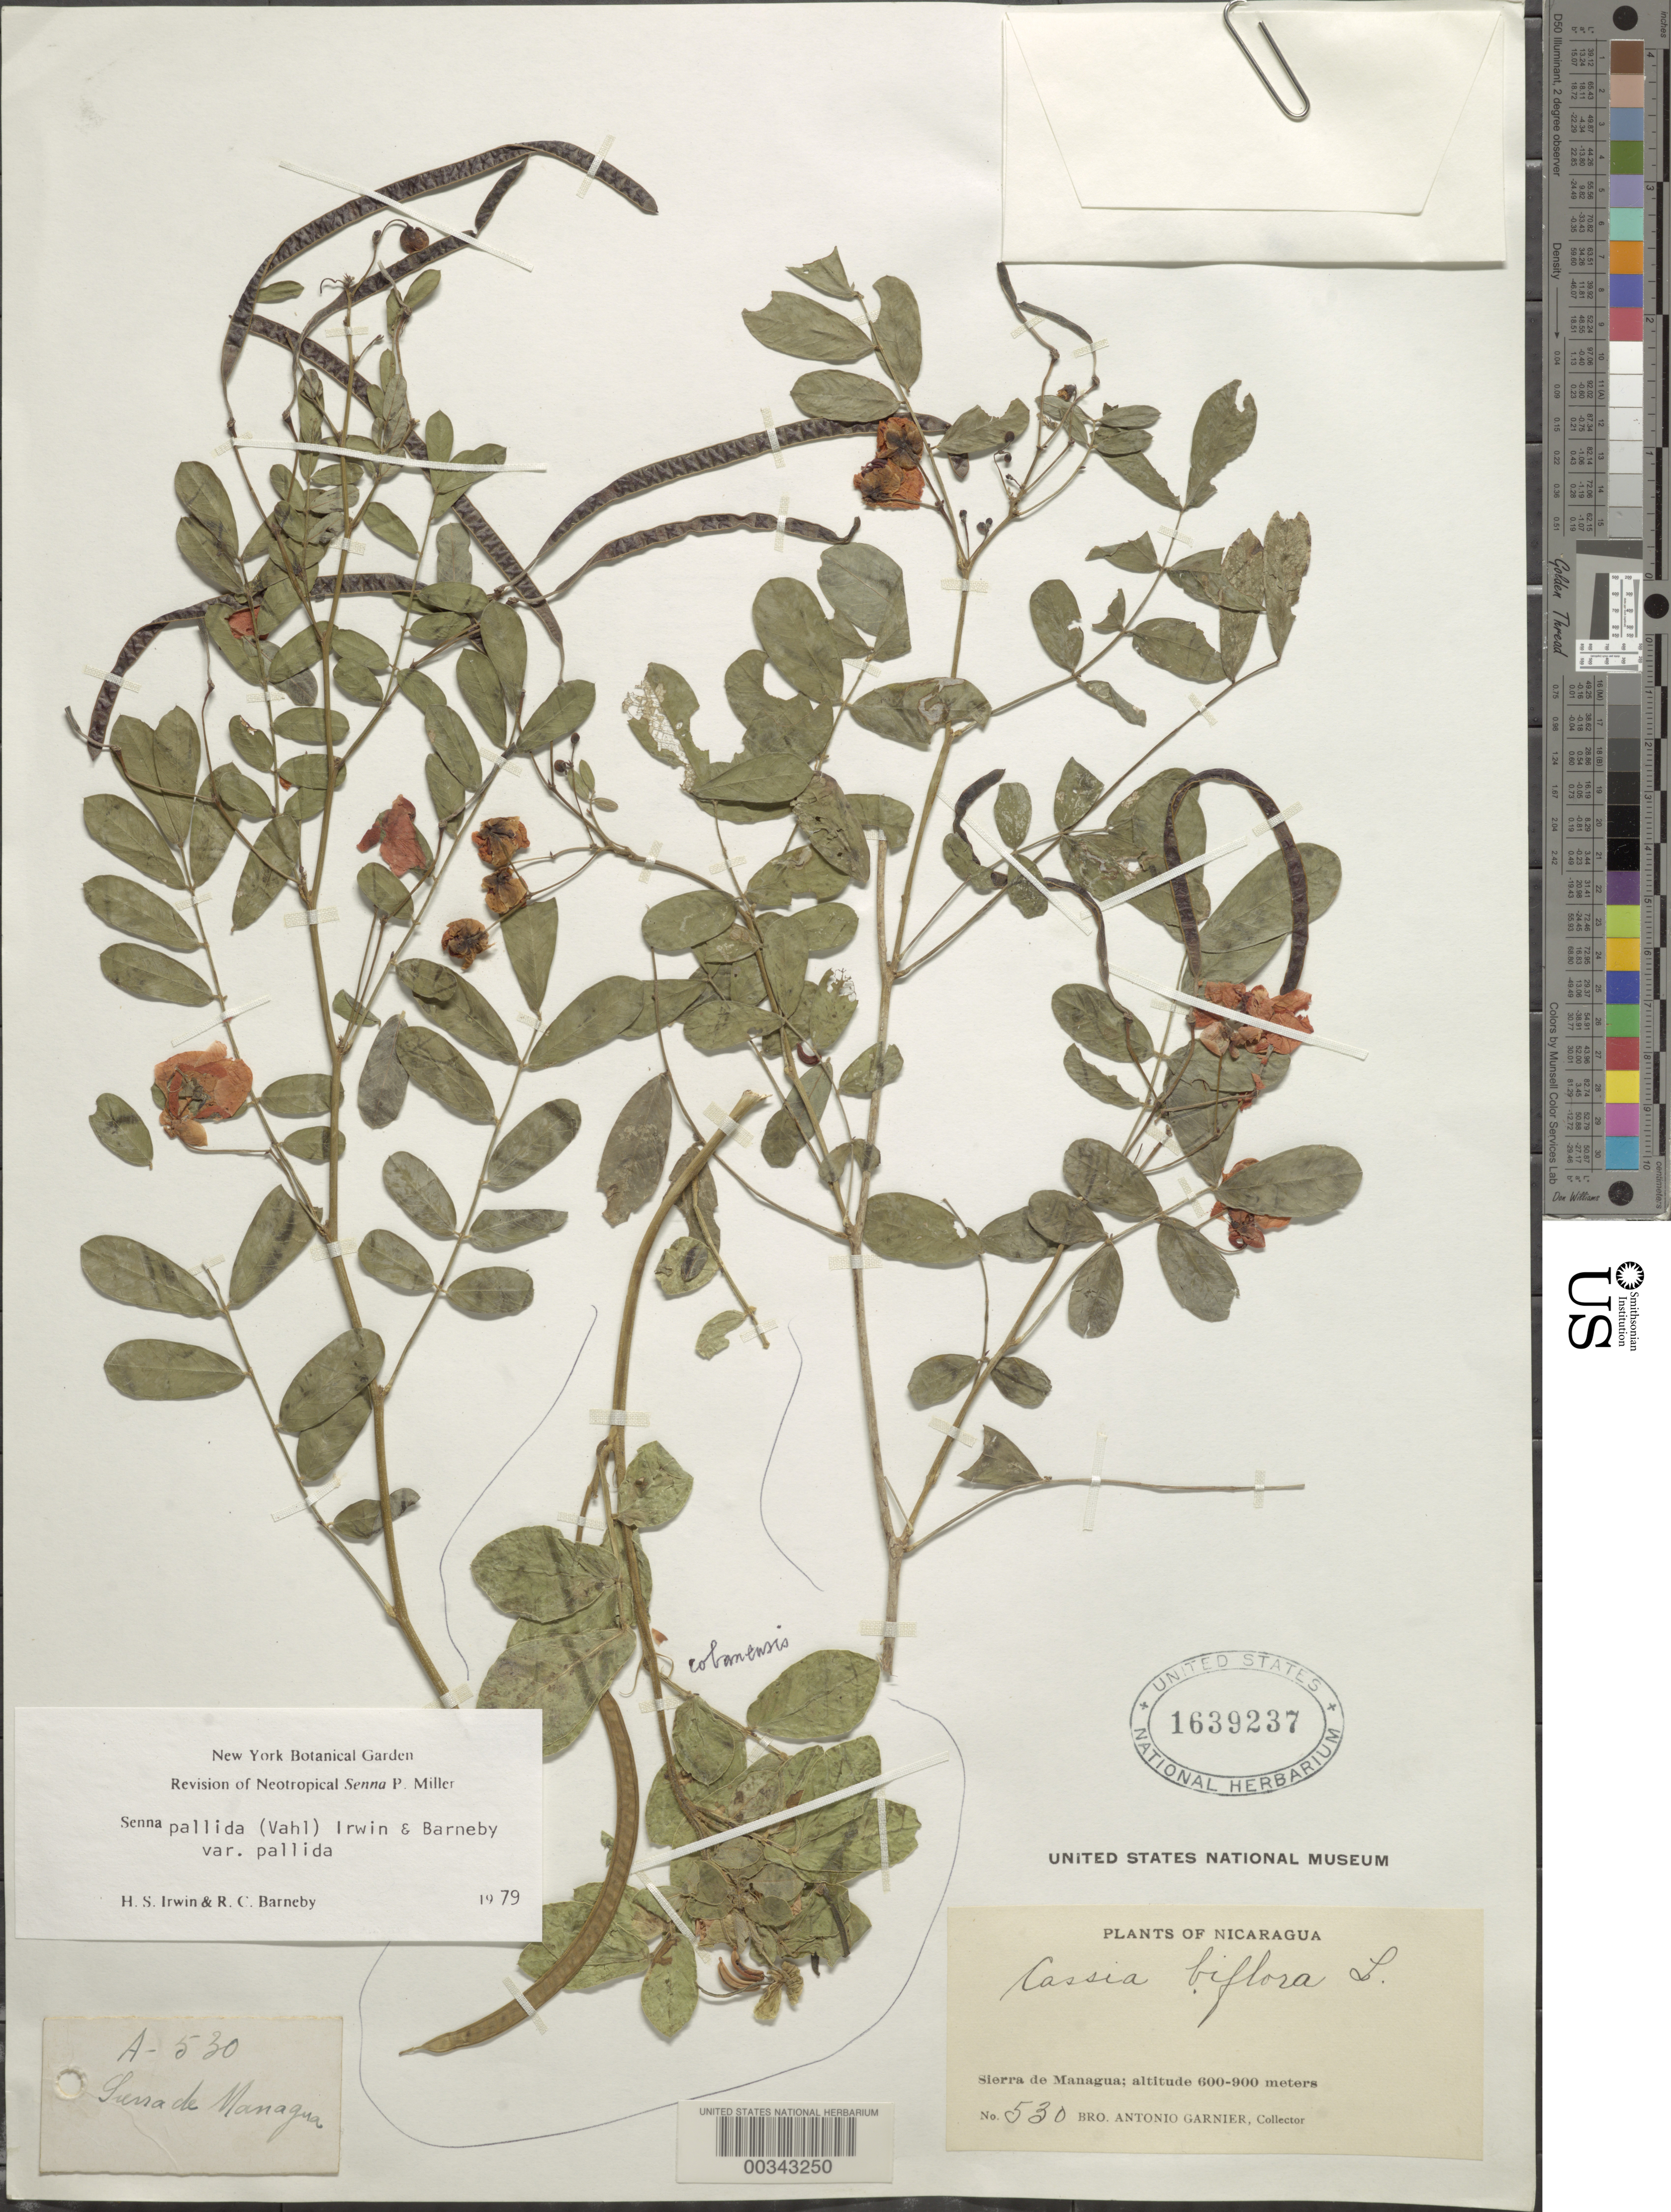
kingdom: Plantae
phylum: Tracheophyta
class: Magnoliopsida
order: Fabales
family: Fabaceae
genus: Senna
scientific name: Senna pallida var. pallida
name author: (Vahl) H.S. Irwin & Barneby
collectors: Bro. A. Garnier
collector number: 530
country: Nicaragua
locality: Sierra de managua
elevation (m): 600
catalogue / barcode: US 1639237